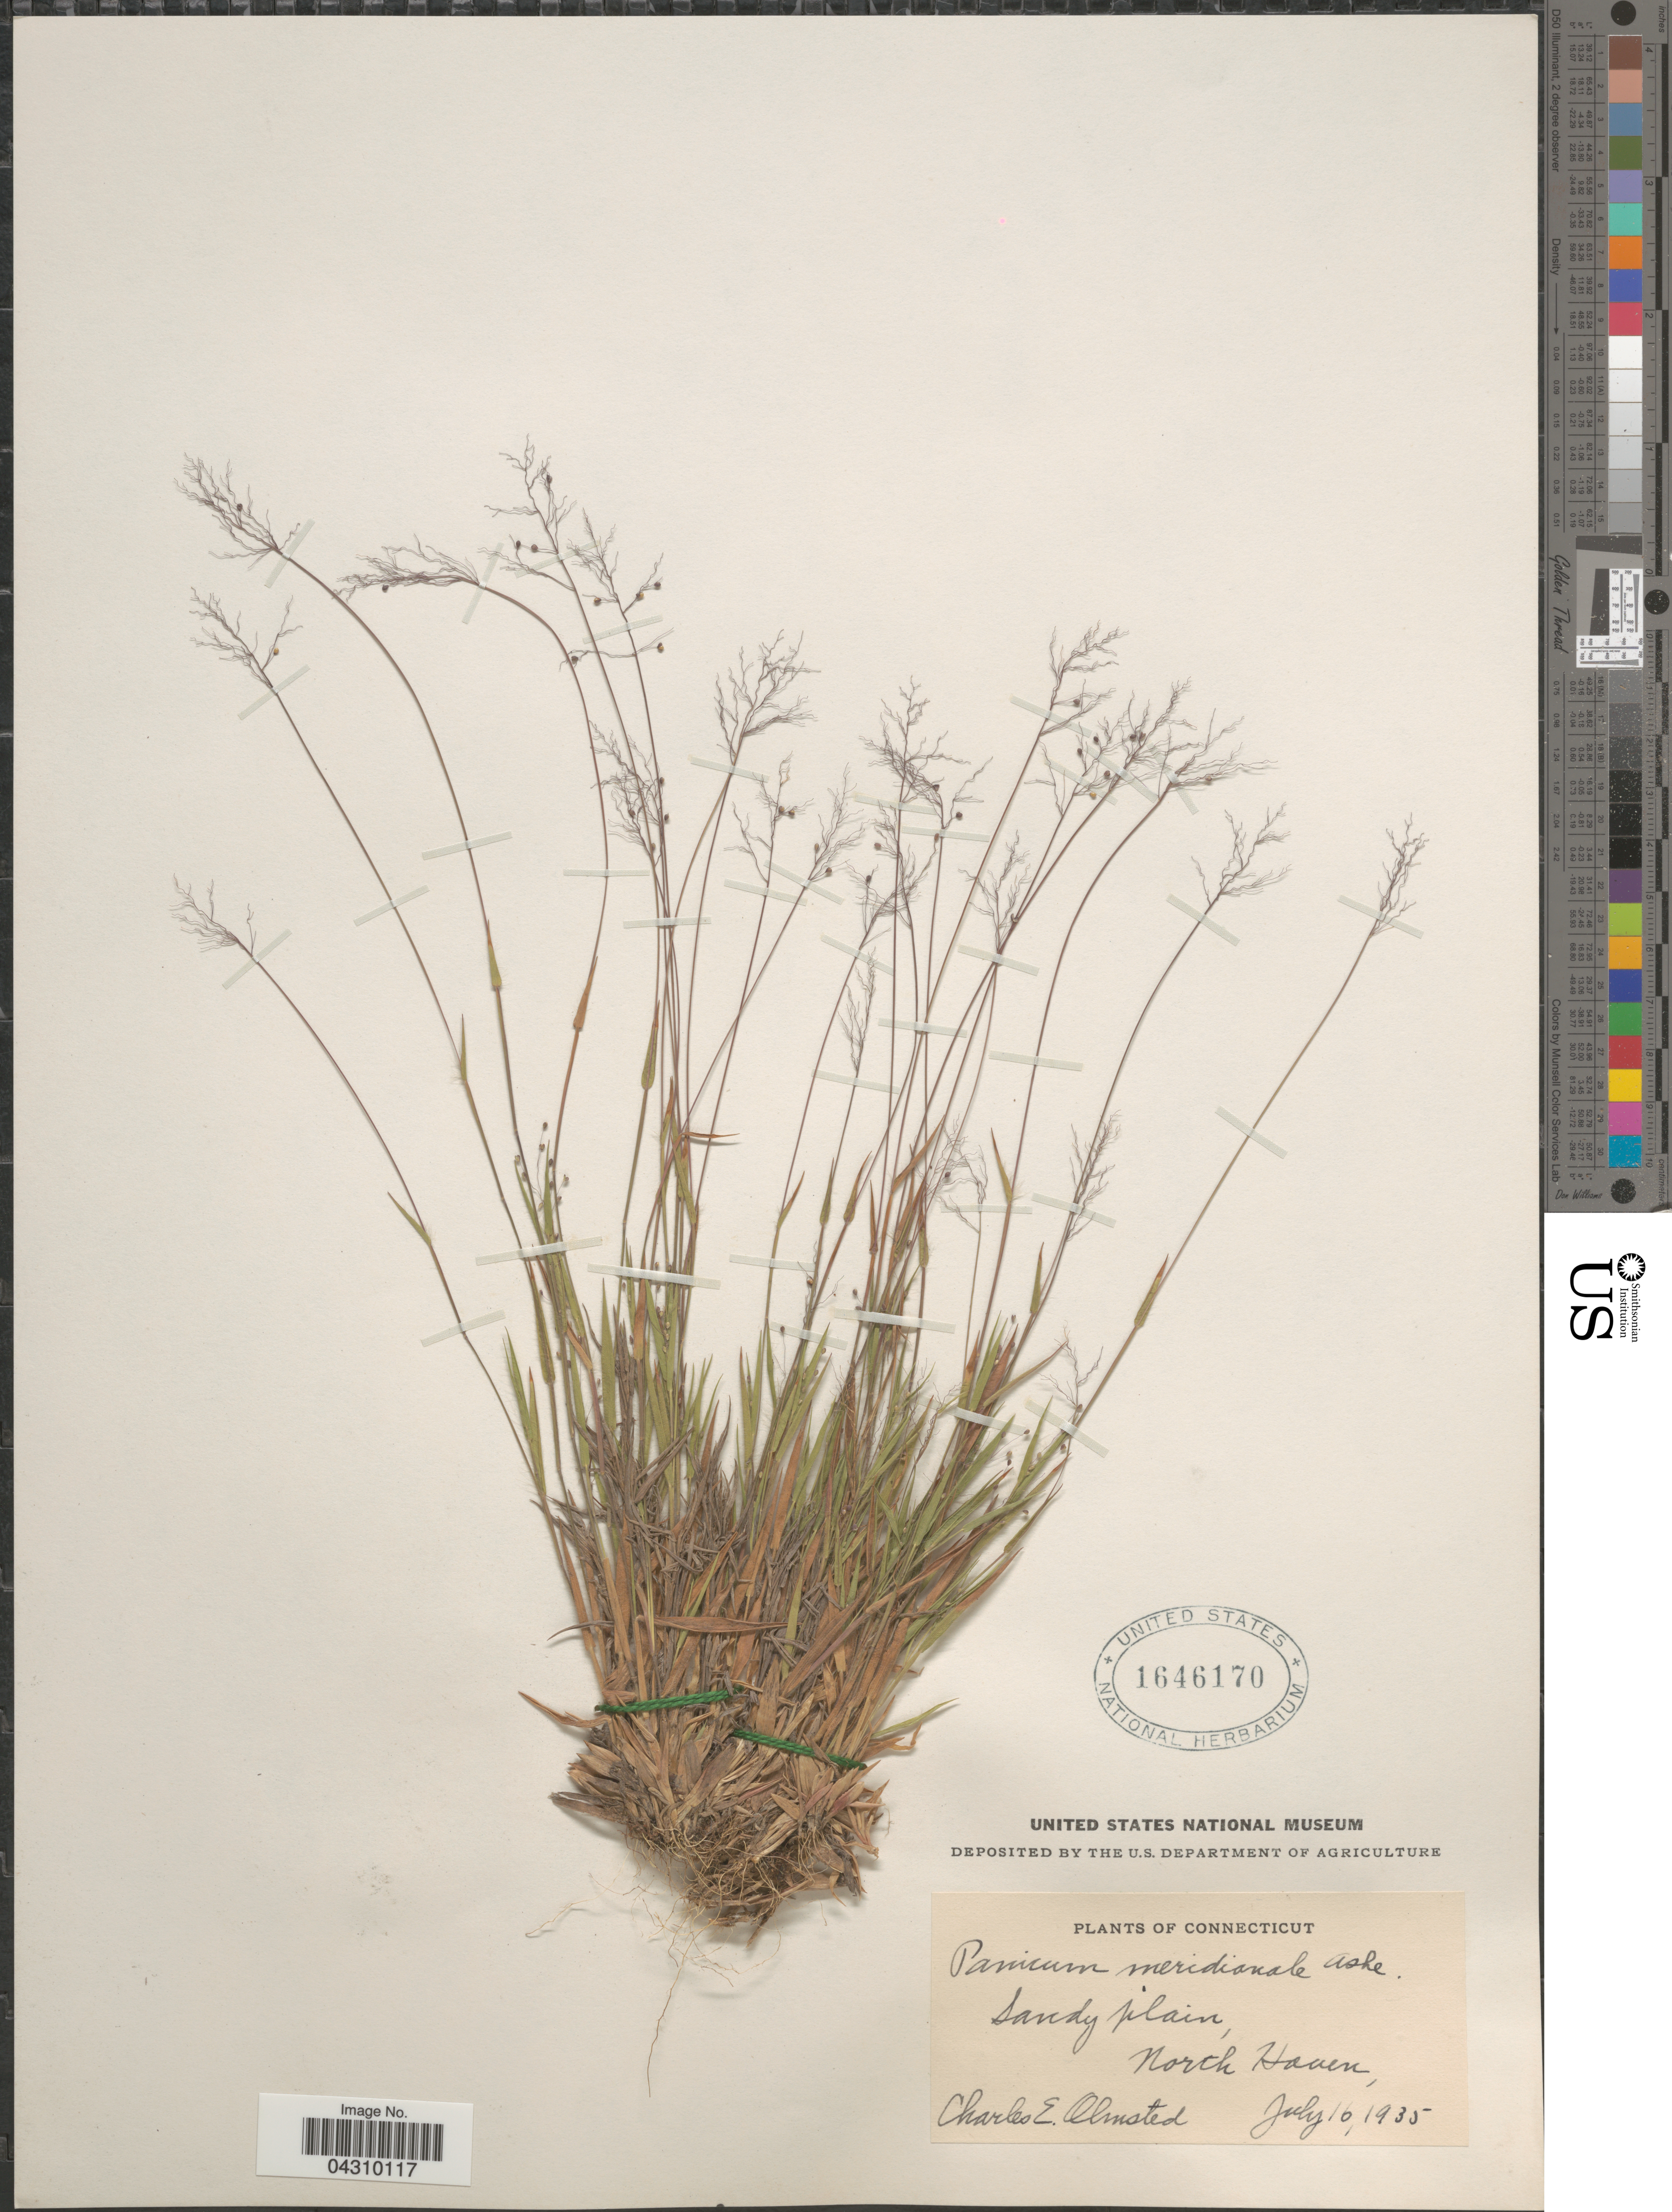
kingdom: Plantae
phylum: Tracheophyta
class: Liliopsida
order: Poales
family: Poaceae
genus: Dichanthelium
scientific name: Dichanthelium acuminatum var. acuminatum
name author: (Sw.) Gould & C.A. Clark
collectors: C. Olmsted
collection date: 1935-07-16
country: United States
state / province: Connecticut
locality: North Haven.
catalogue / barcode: US 1646170